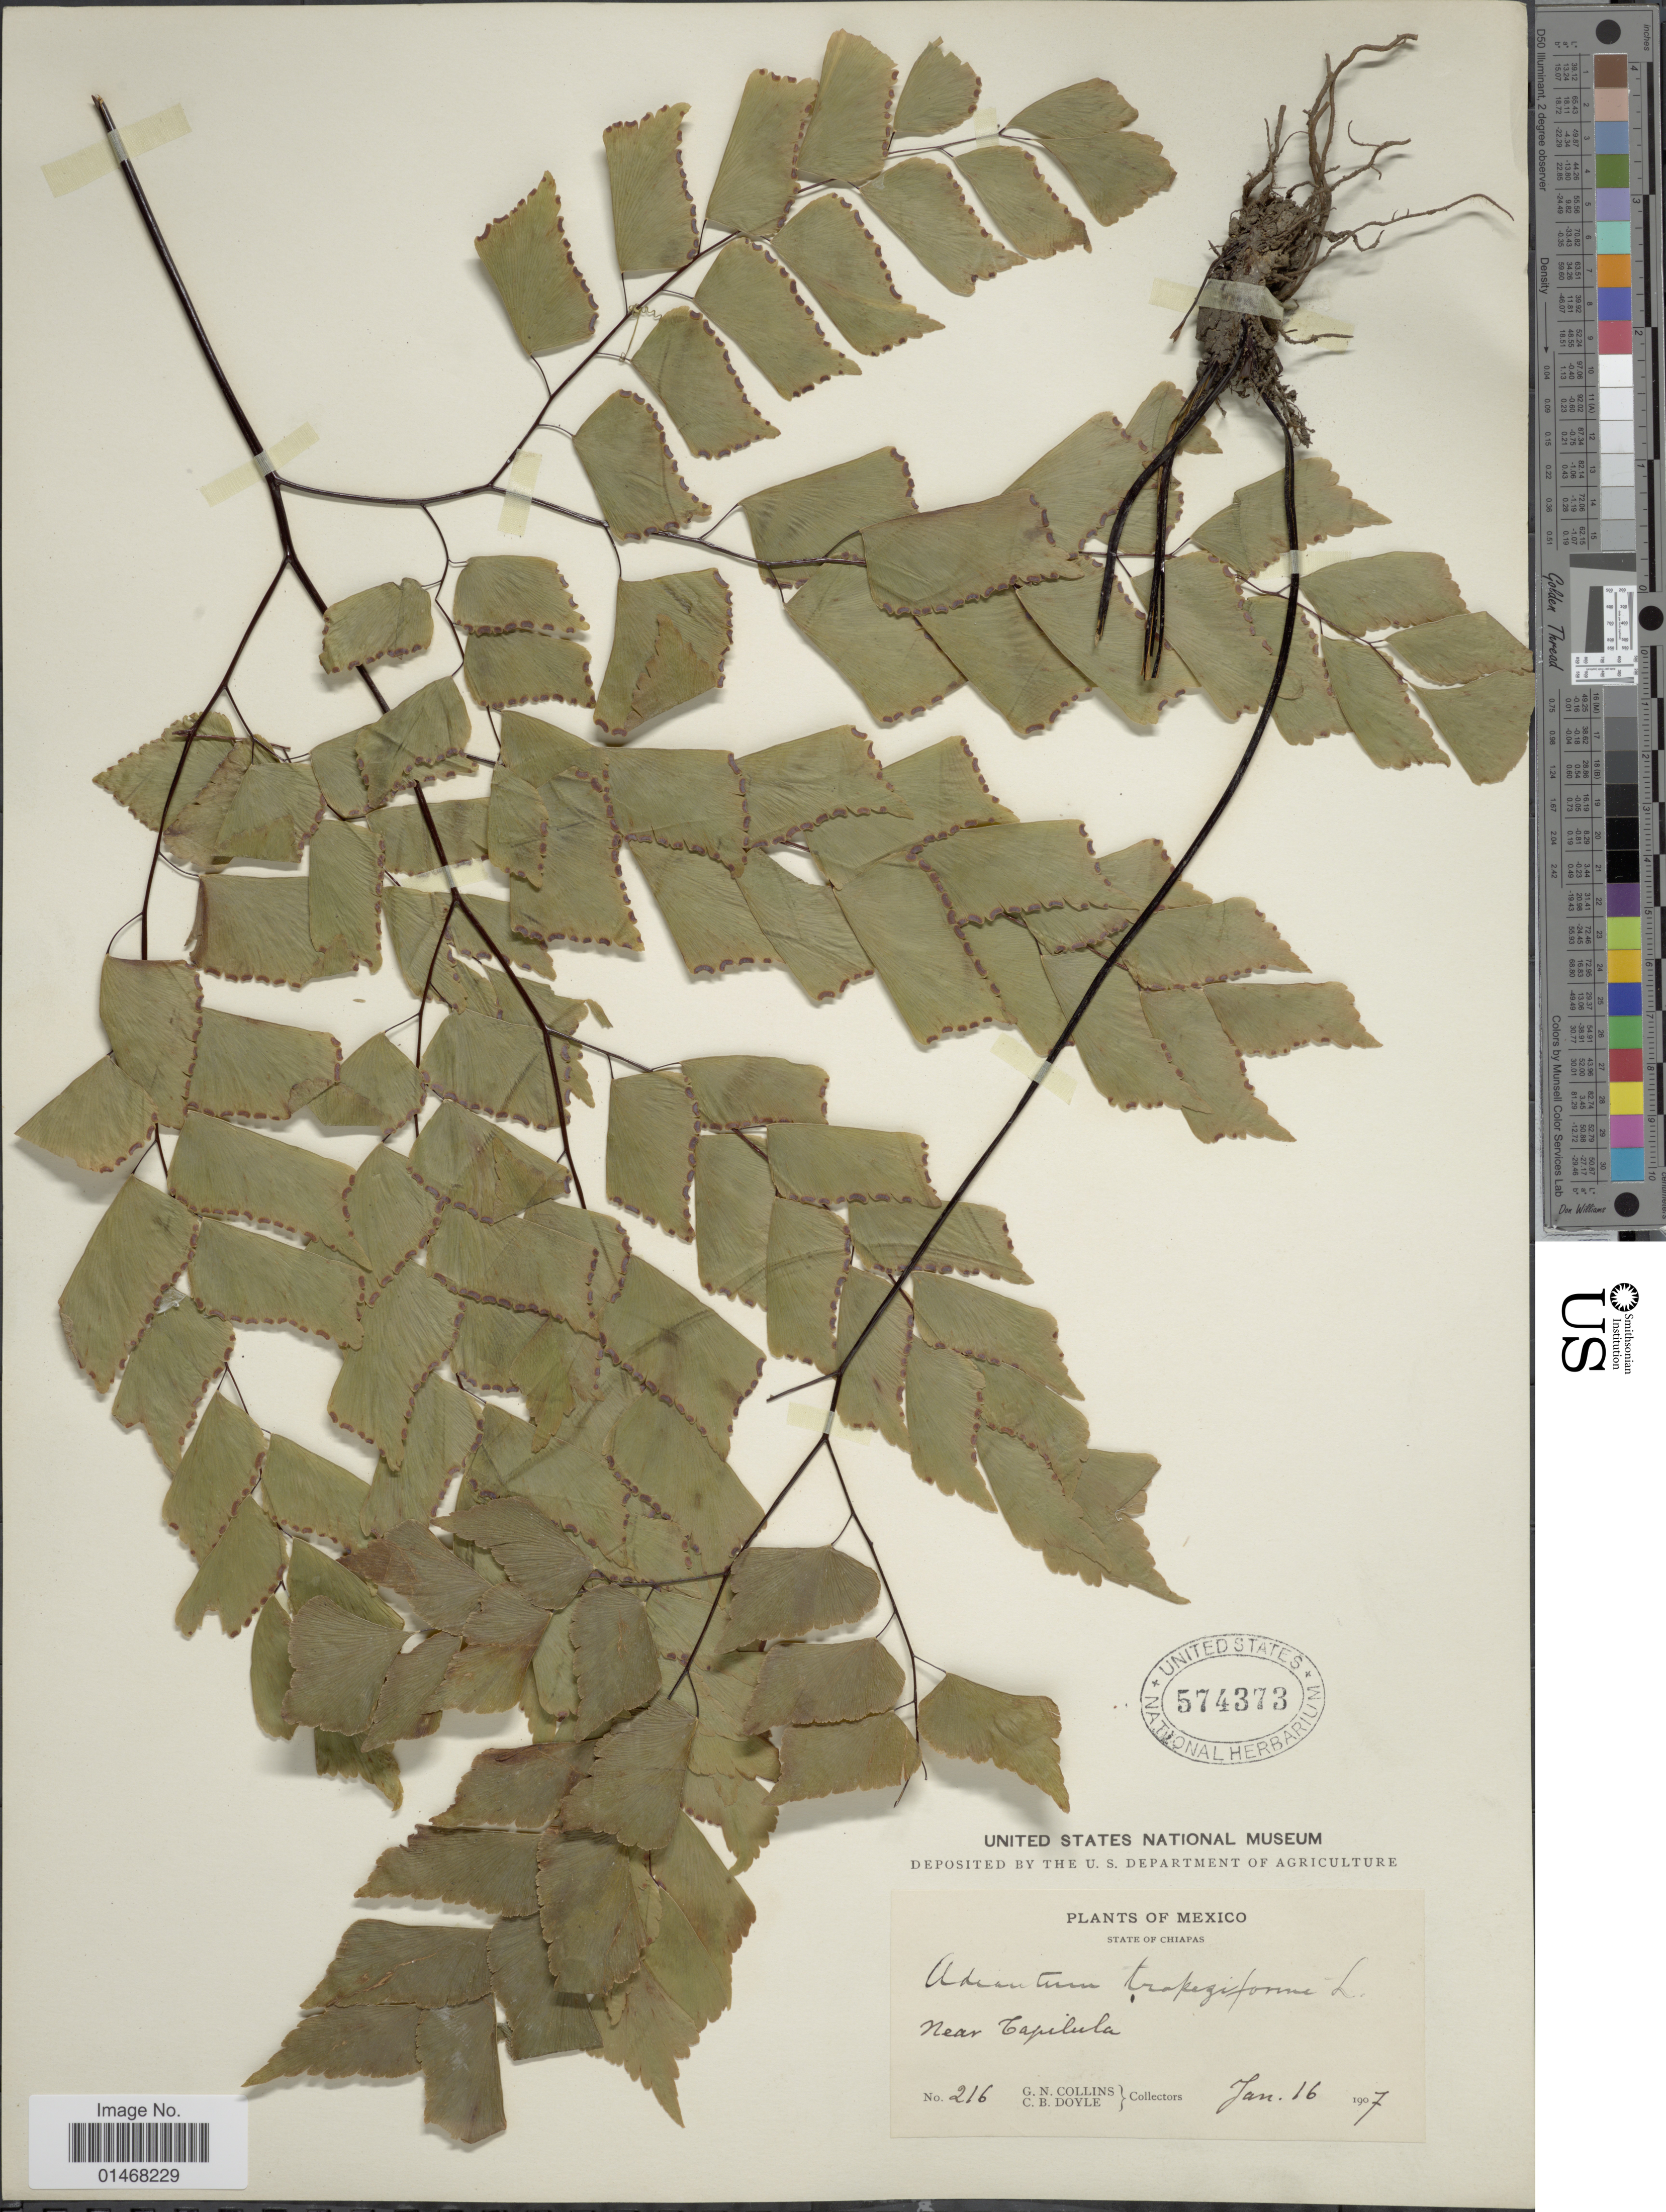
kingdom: Plantae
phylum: Tracheophyta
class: Polypodiopsida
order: Polypodiales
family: Pteridaceae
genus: Adiantum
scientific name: Adiantum trapeziforme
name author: L.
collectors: G. Collins & C. Doyle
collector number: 216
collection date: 1907-01-16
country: Mexico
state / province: Chiapas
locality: Near Tapilula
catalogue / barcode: US 574373